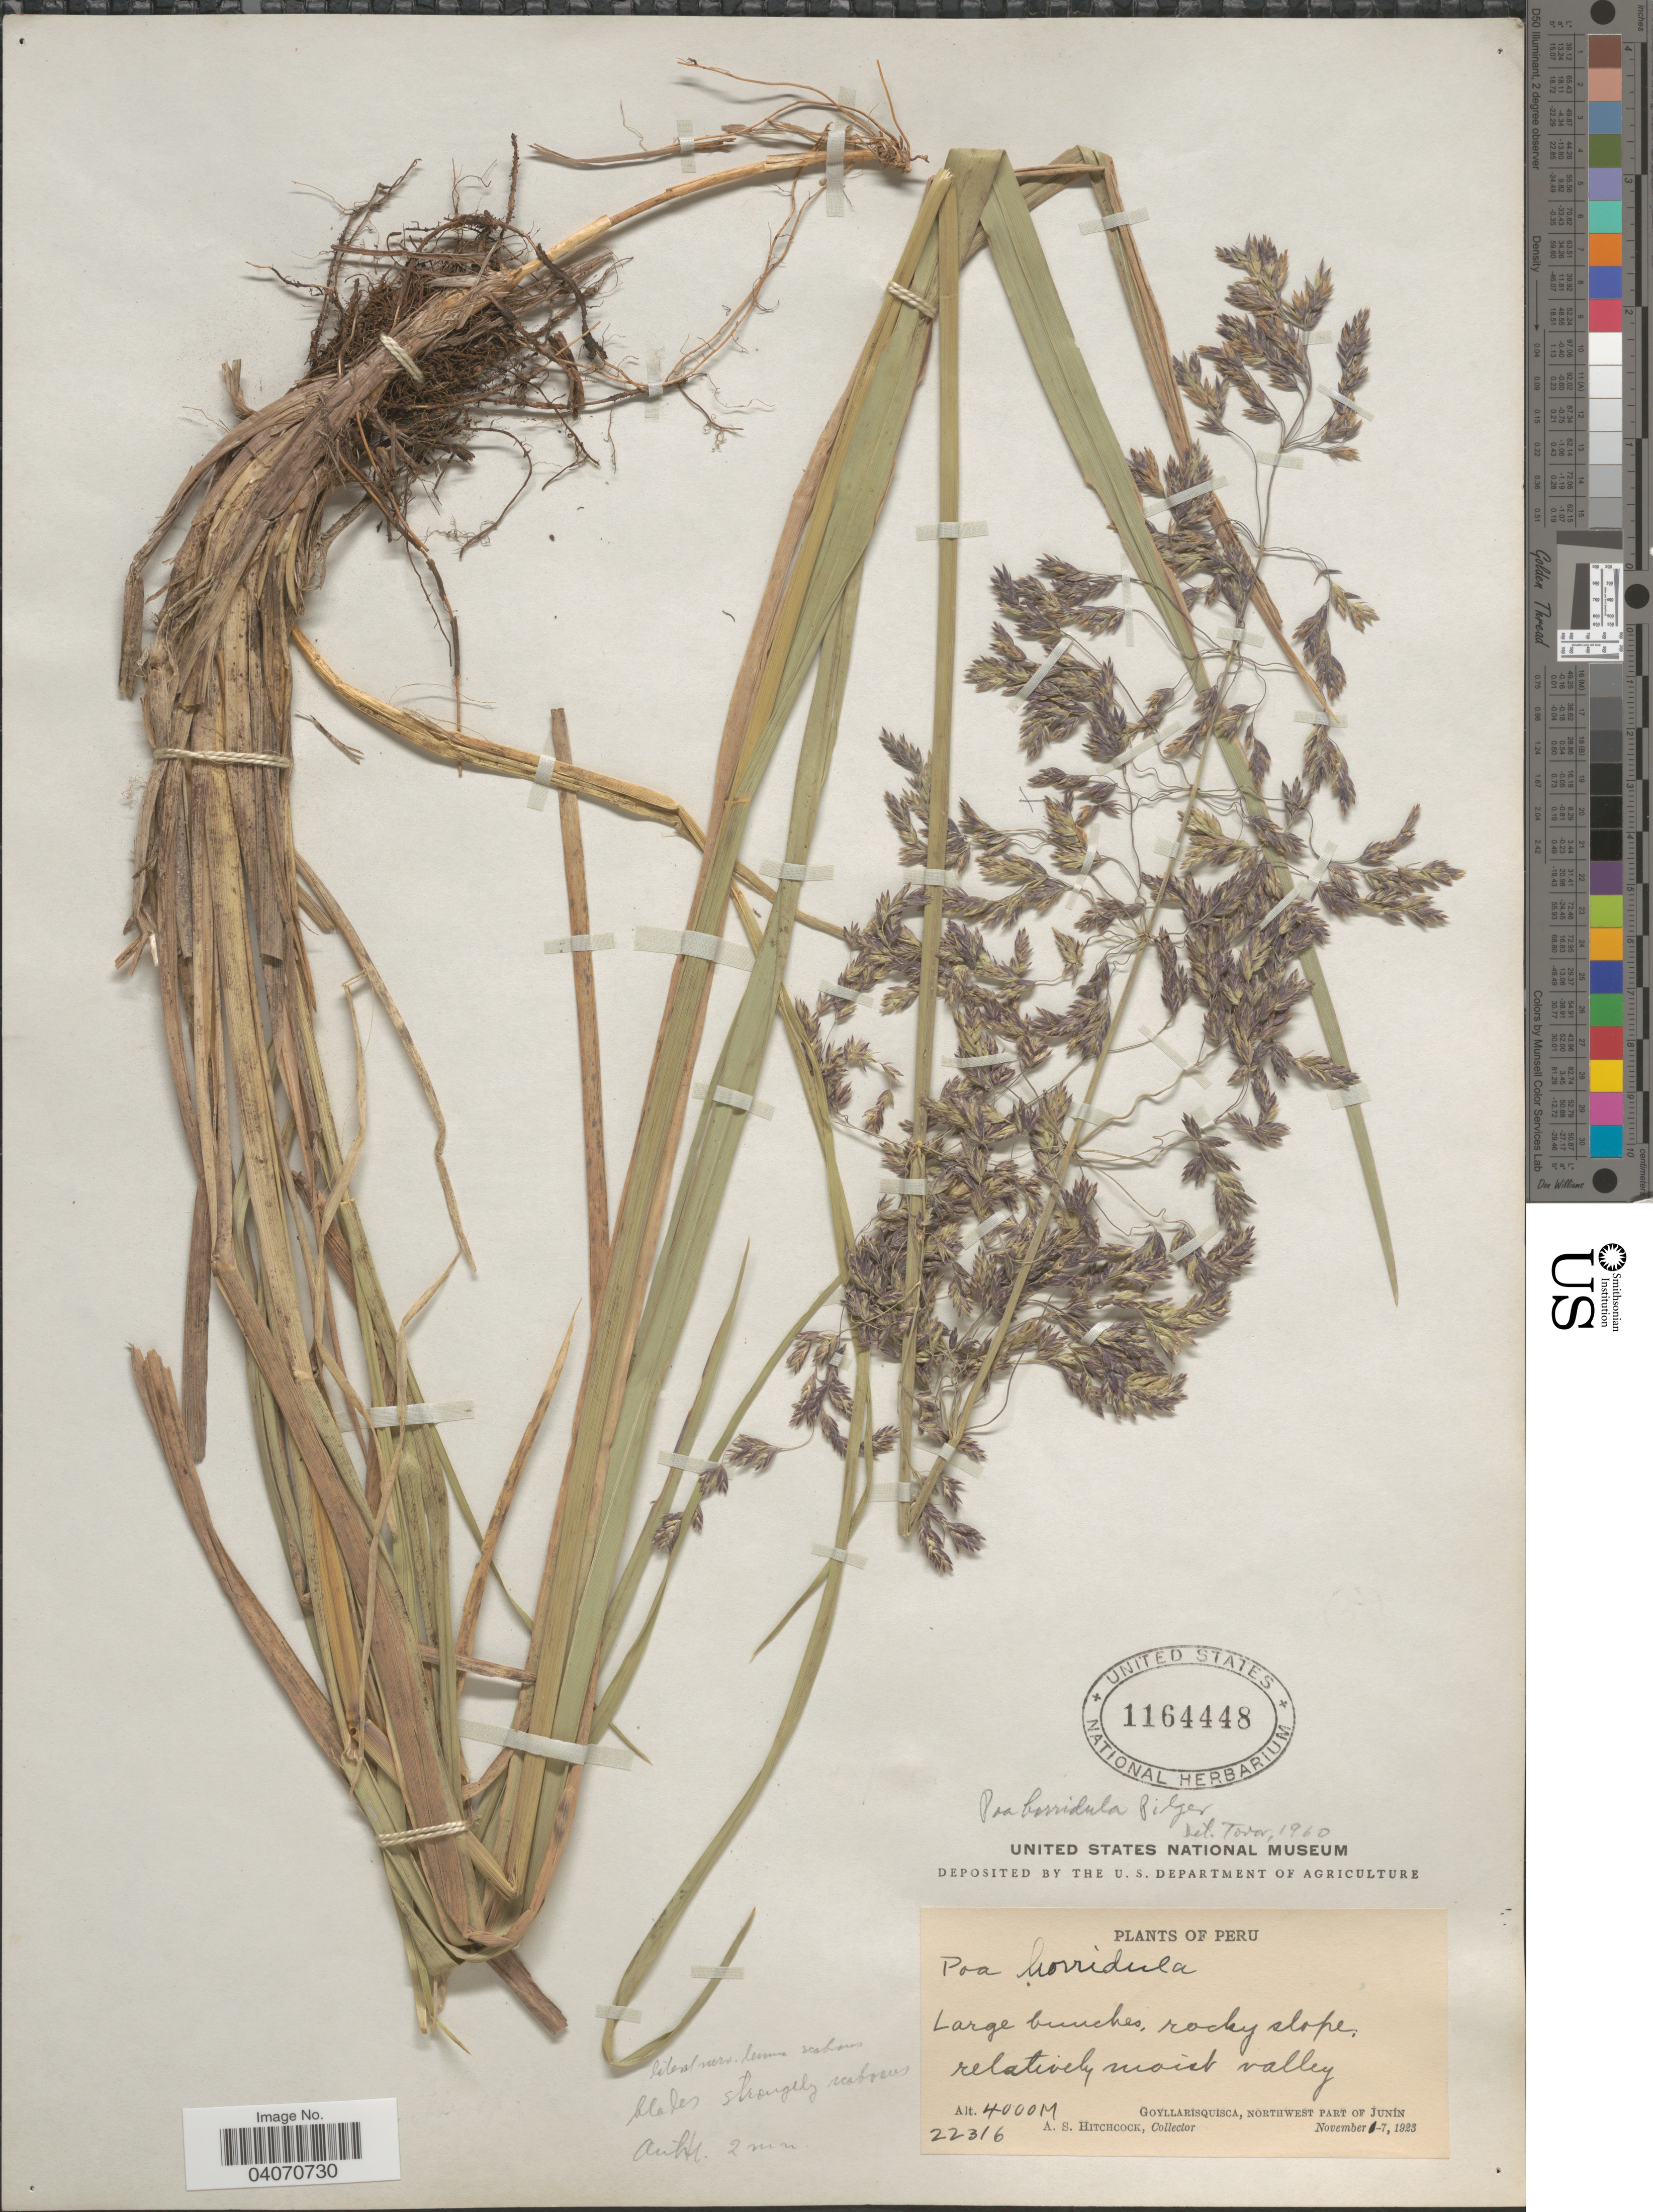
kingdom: Plantae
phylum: Tracheophyta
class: Liliopsida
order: Poales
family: Poaceae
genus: Poa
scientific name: Poa horridula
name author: Pilg.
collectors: A. S. Hitchcock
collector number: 22316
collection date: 1923-11-07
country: Peru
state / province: Junín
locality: Large bunches, rocky slope. relatively moist valley. Goyllarisquisca, northwest part of Junín.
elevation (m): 4000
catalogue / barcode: US 1164448